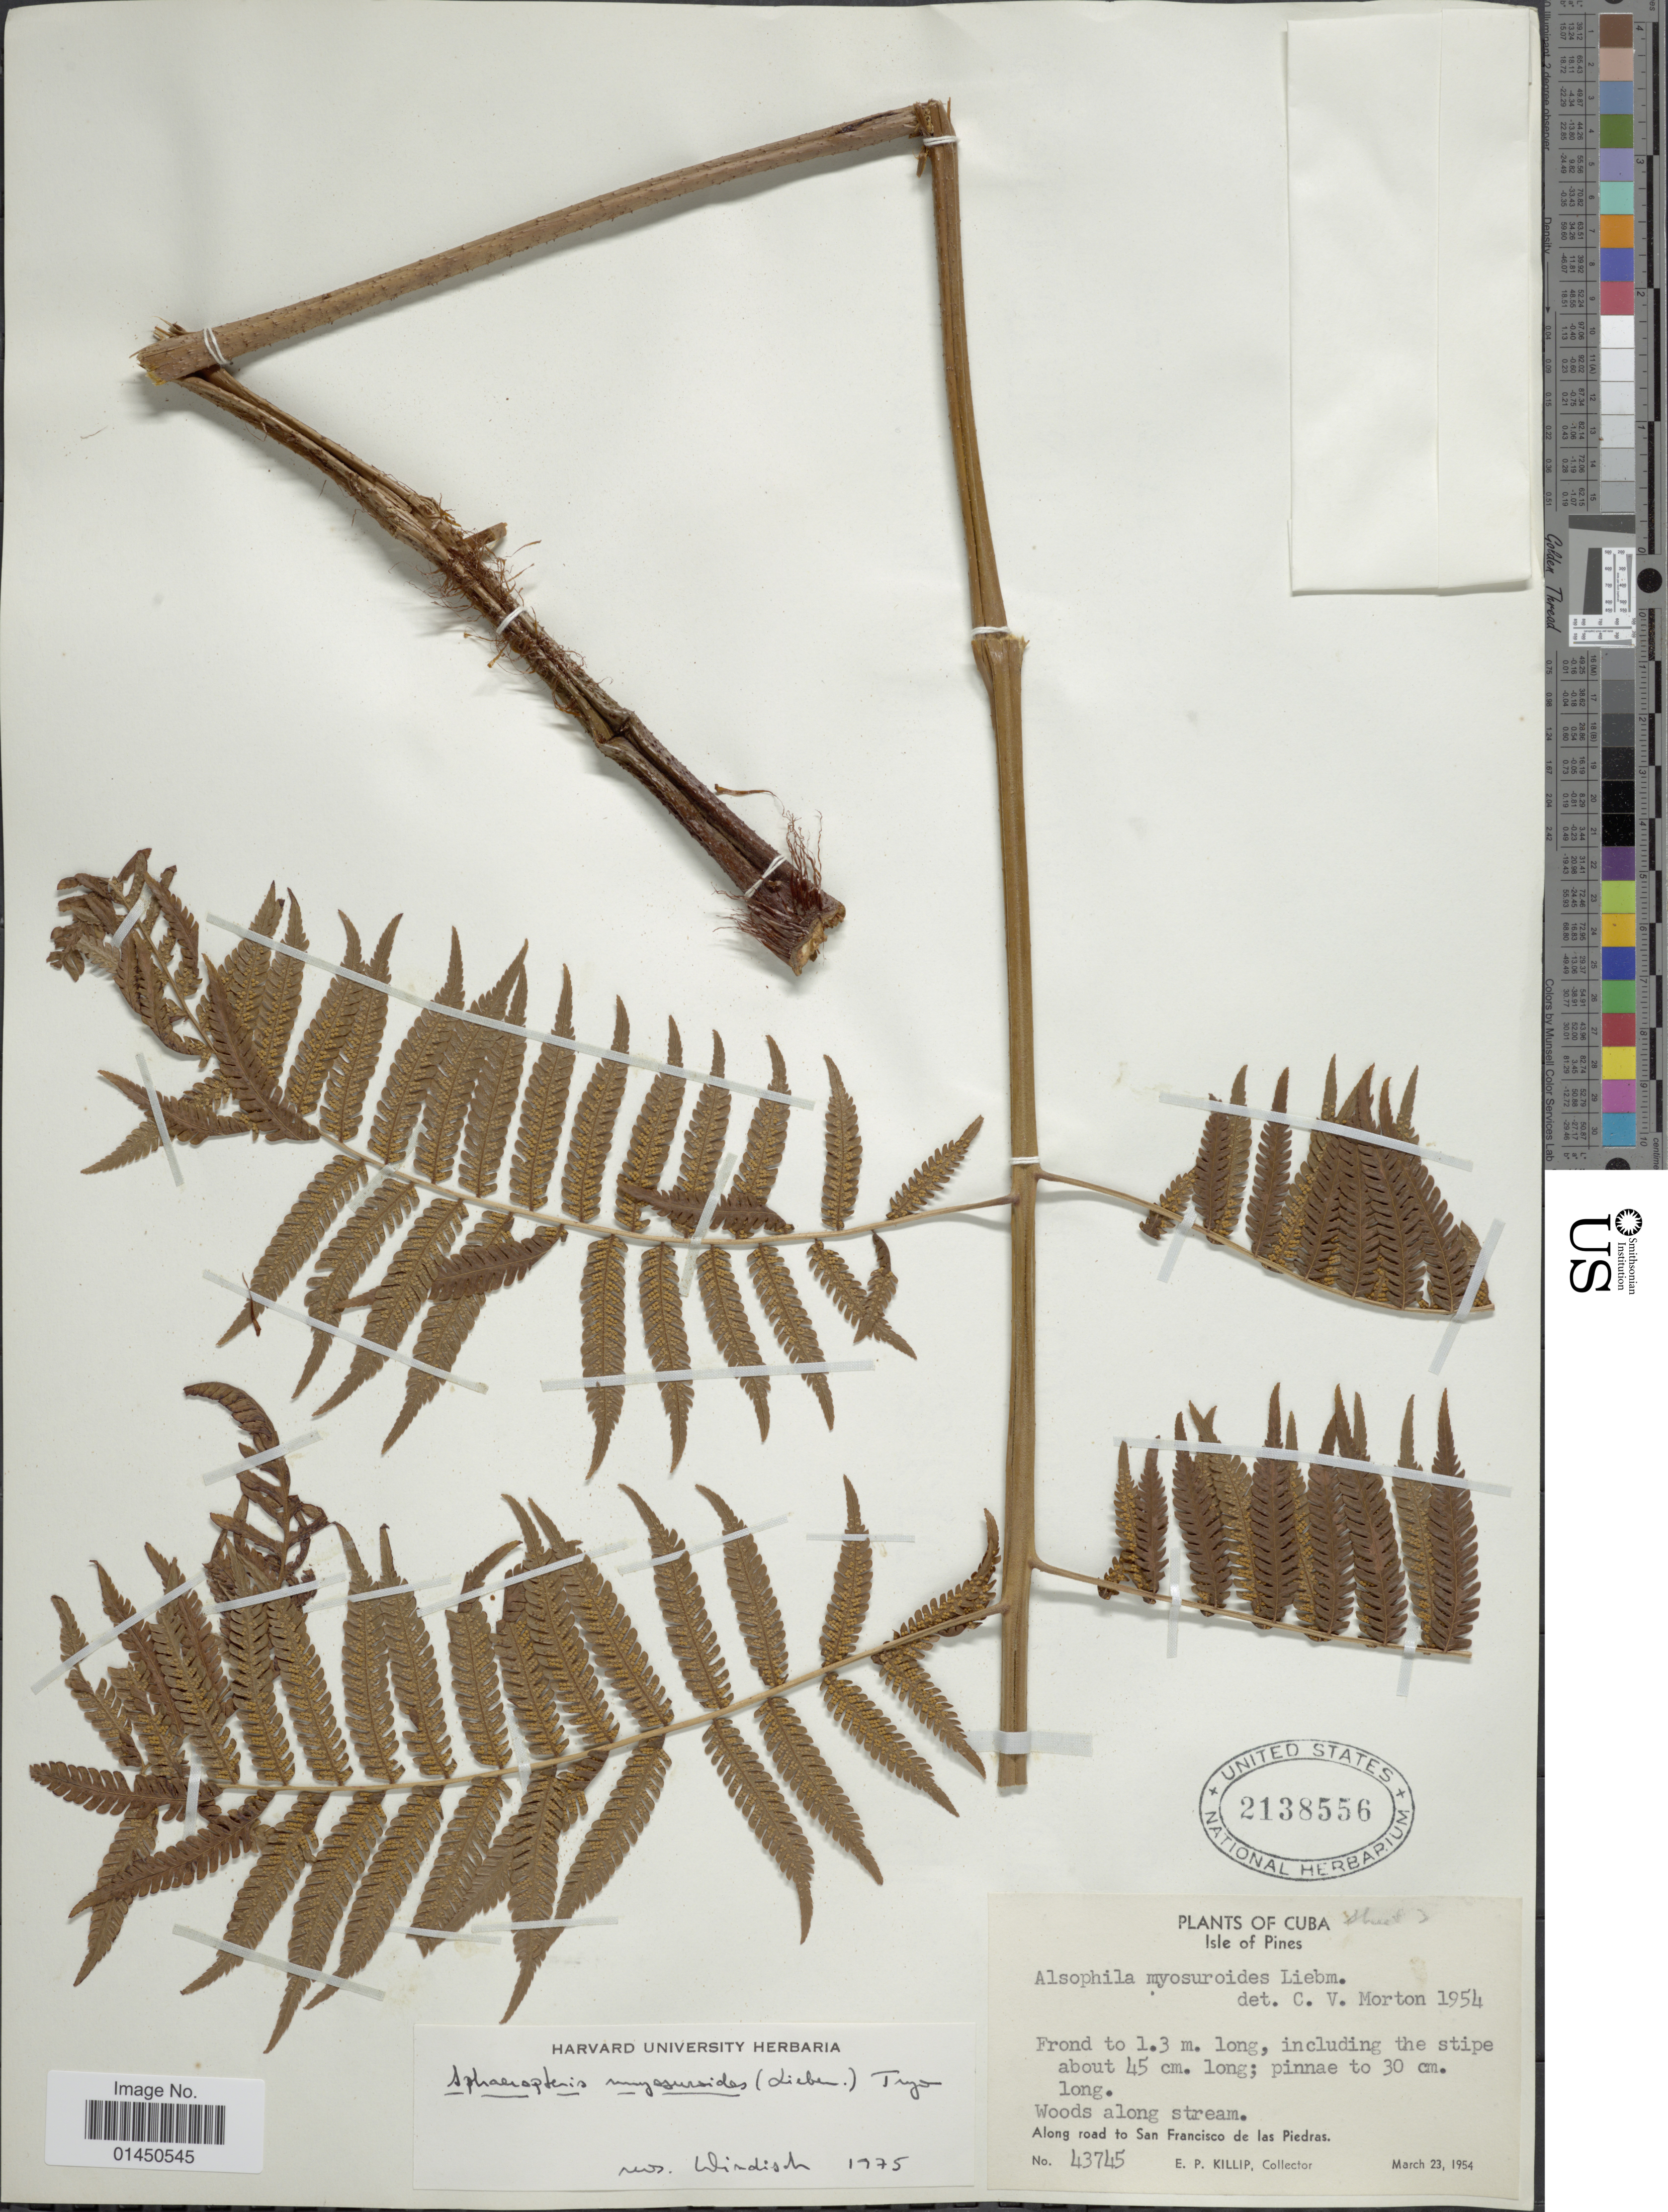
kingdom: Plantae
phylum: Tracheophyta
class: Polypodiopsida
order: Cyatheales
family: Cyatheaceae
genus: Cyathea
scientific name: Cyathea myosuriodes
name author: (Liebm.) Domin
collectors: E. P. Killip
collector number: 43745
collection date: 1954-03-23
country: Cuba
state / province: Isla de la Juventud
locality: Isle of Pines, woods along stream, along road to San Francisco de las Piedras.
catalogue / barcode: US 2138556